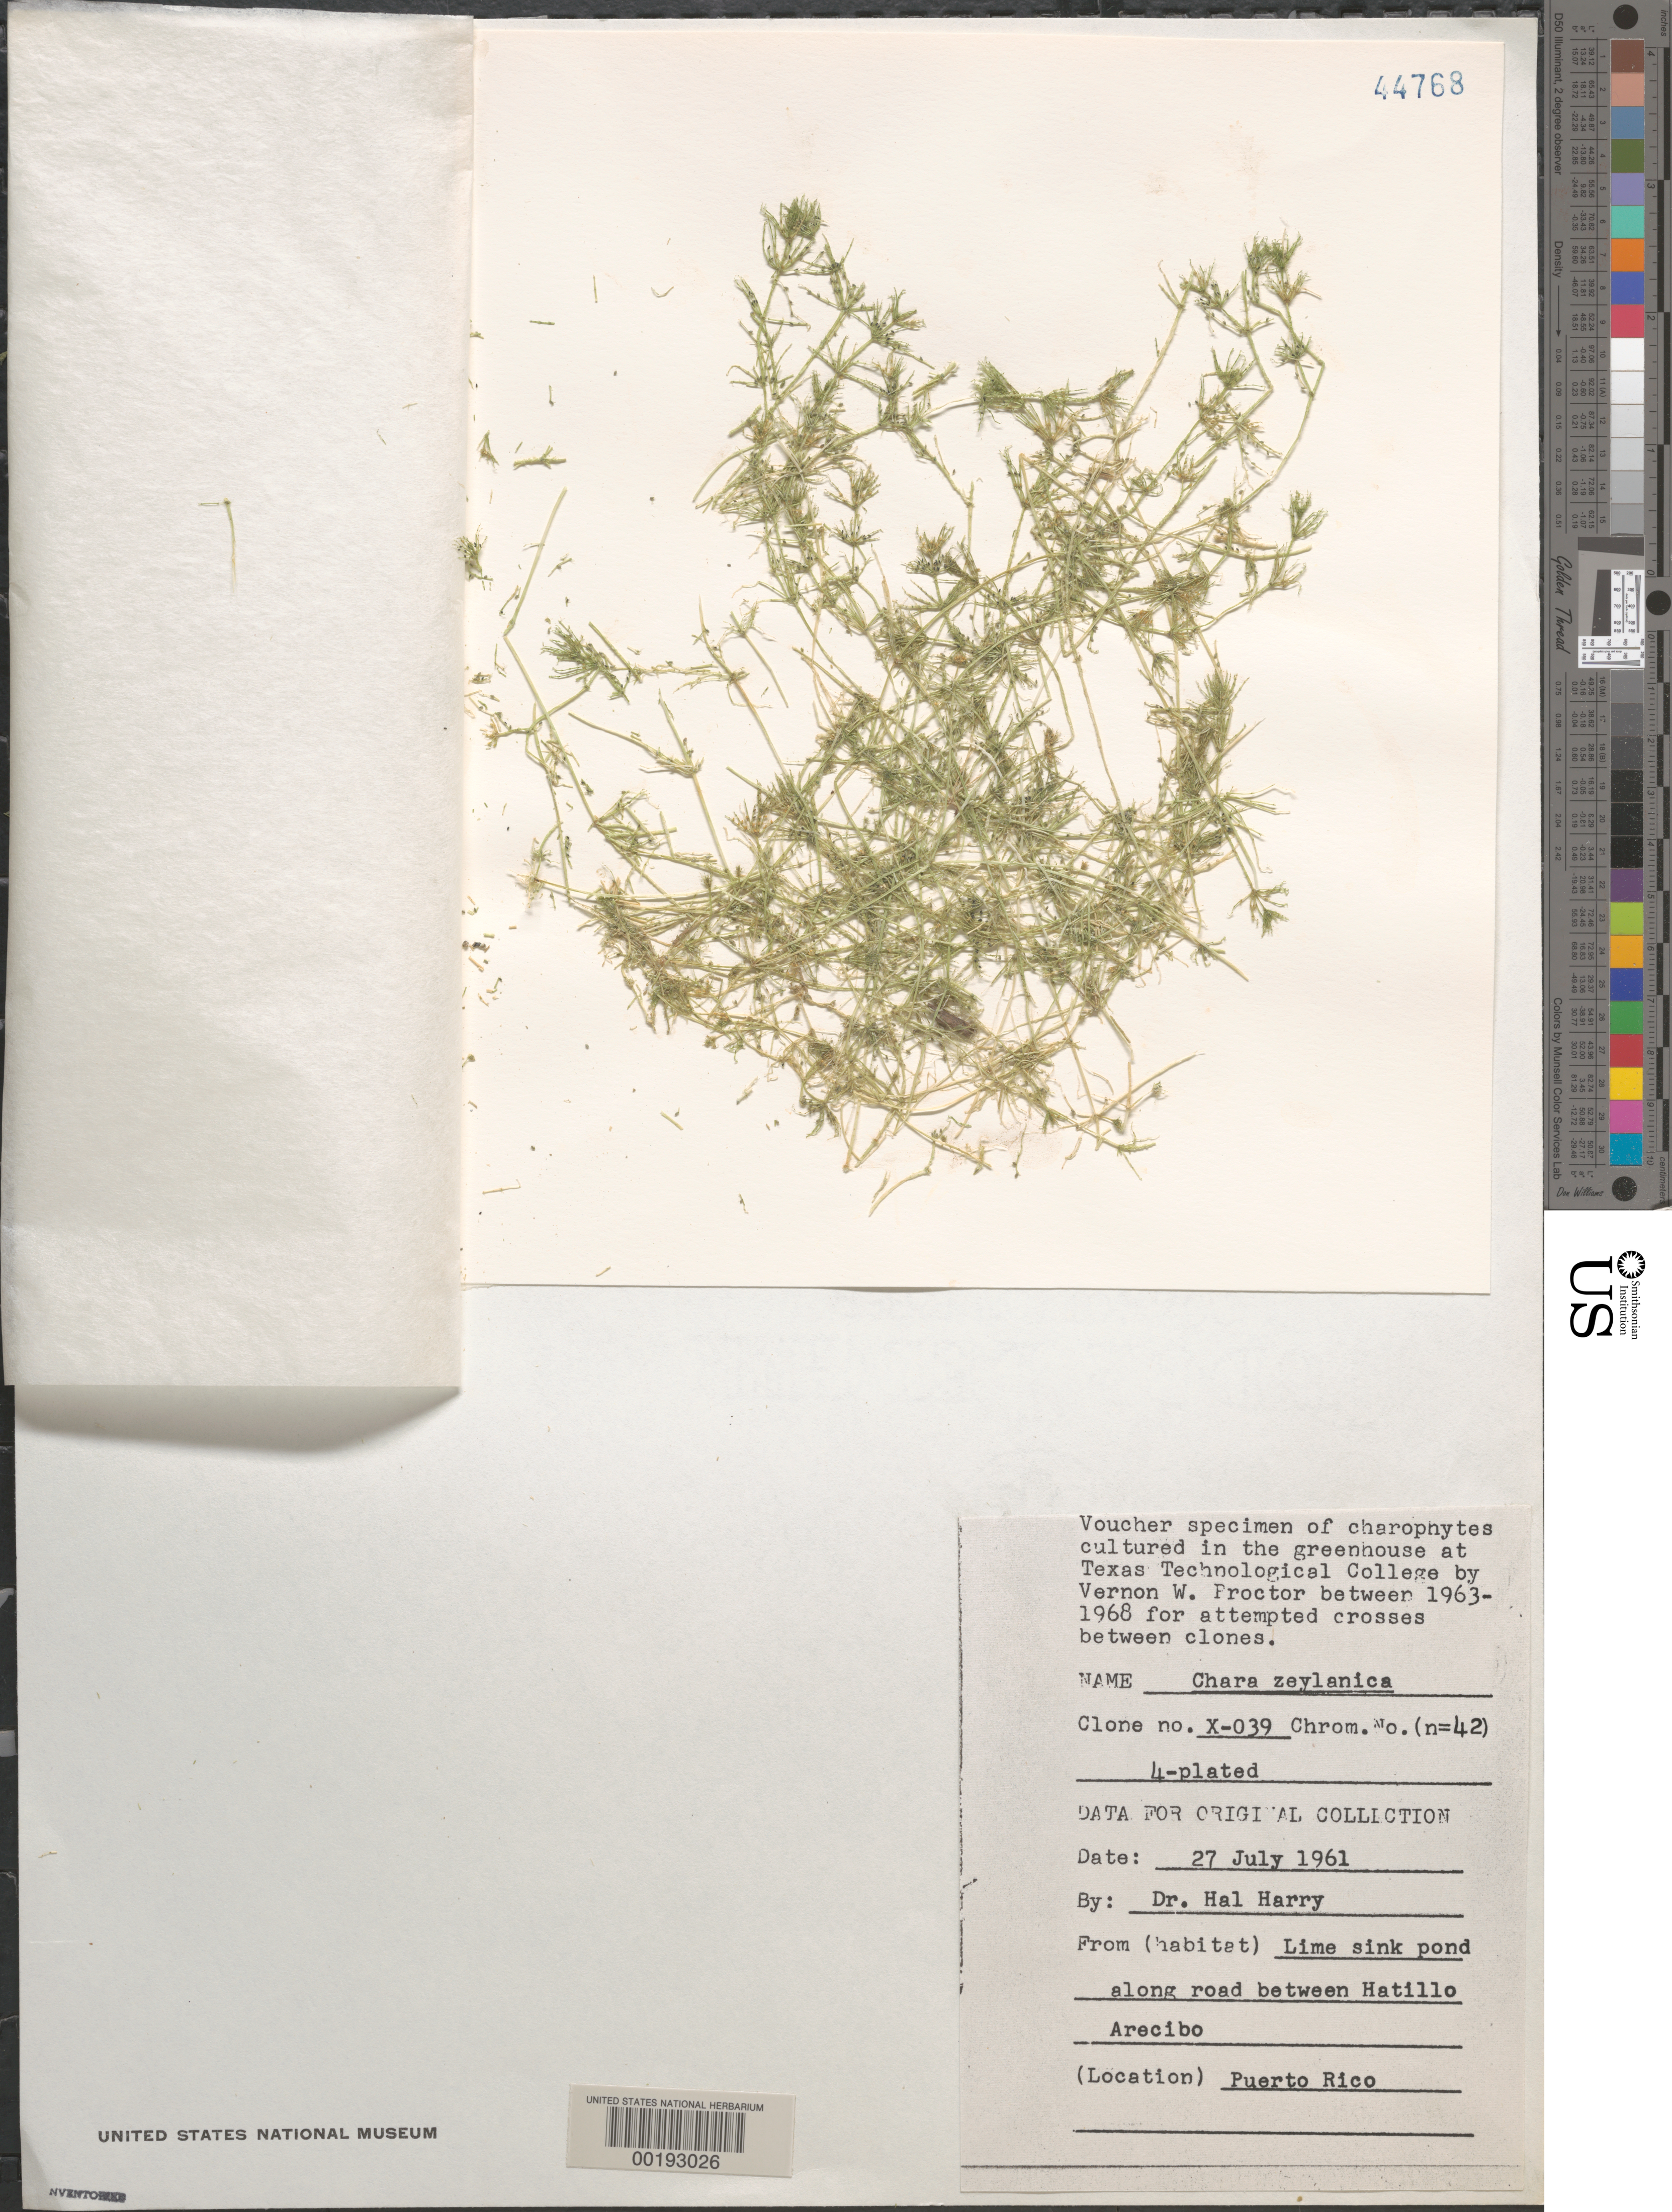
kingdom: Plantae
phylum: Charophyta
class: Charophyceae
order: Charales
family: Characeae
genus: Chara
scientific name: Chara zeylanica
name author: J.G. Klein ex Willd.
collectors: H. Harry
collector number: X-039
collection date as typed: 27 Jul 1961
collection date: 1961-07-27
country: Puerto Rico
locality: Between hatillo and arecibo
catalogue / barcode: US 44768